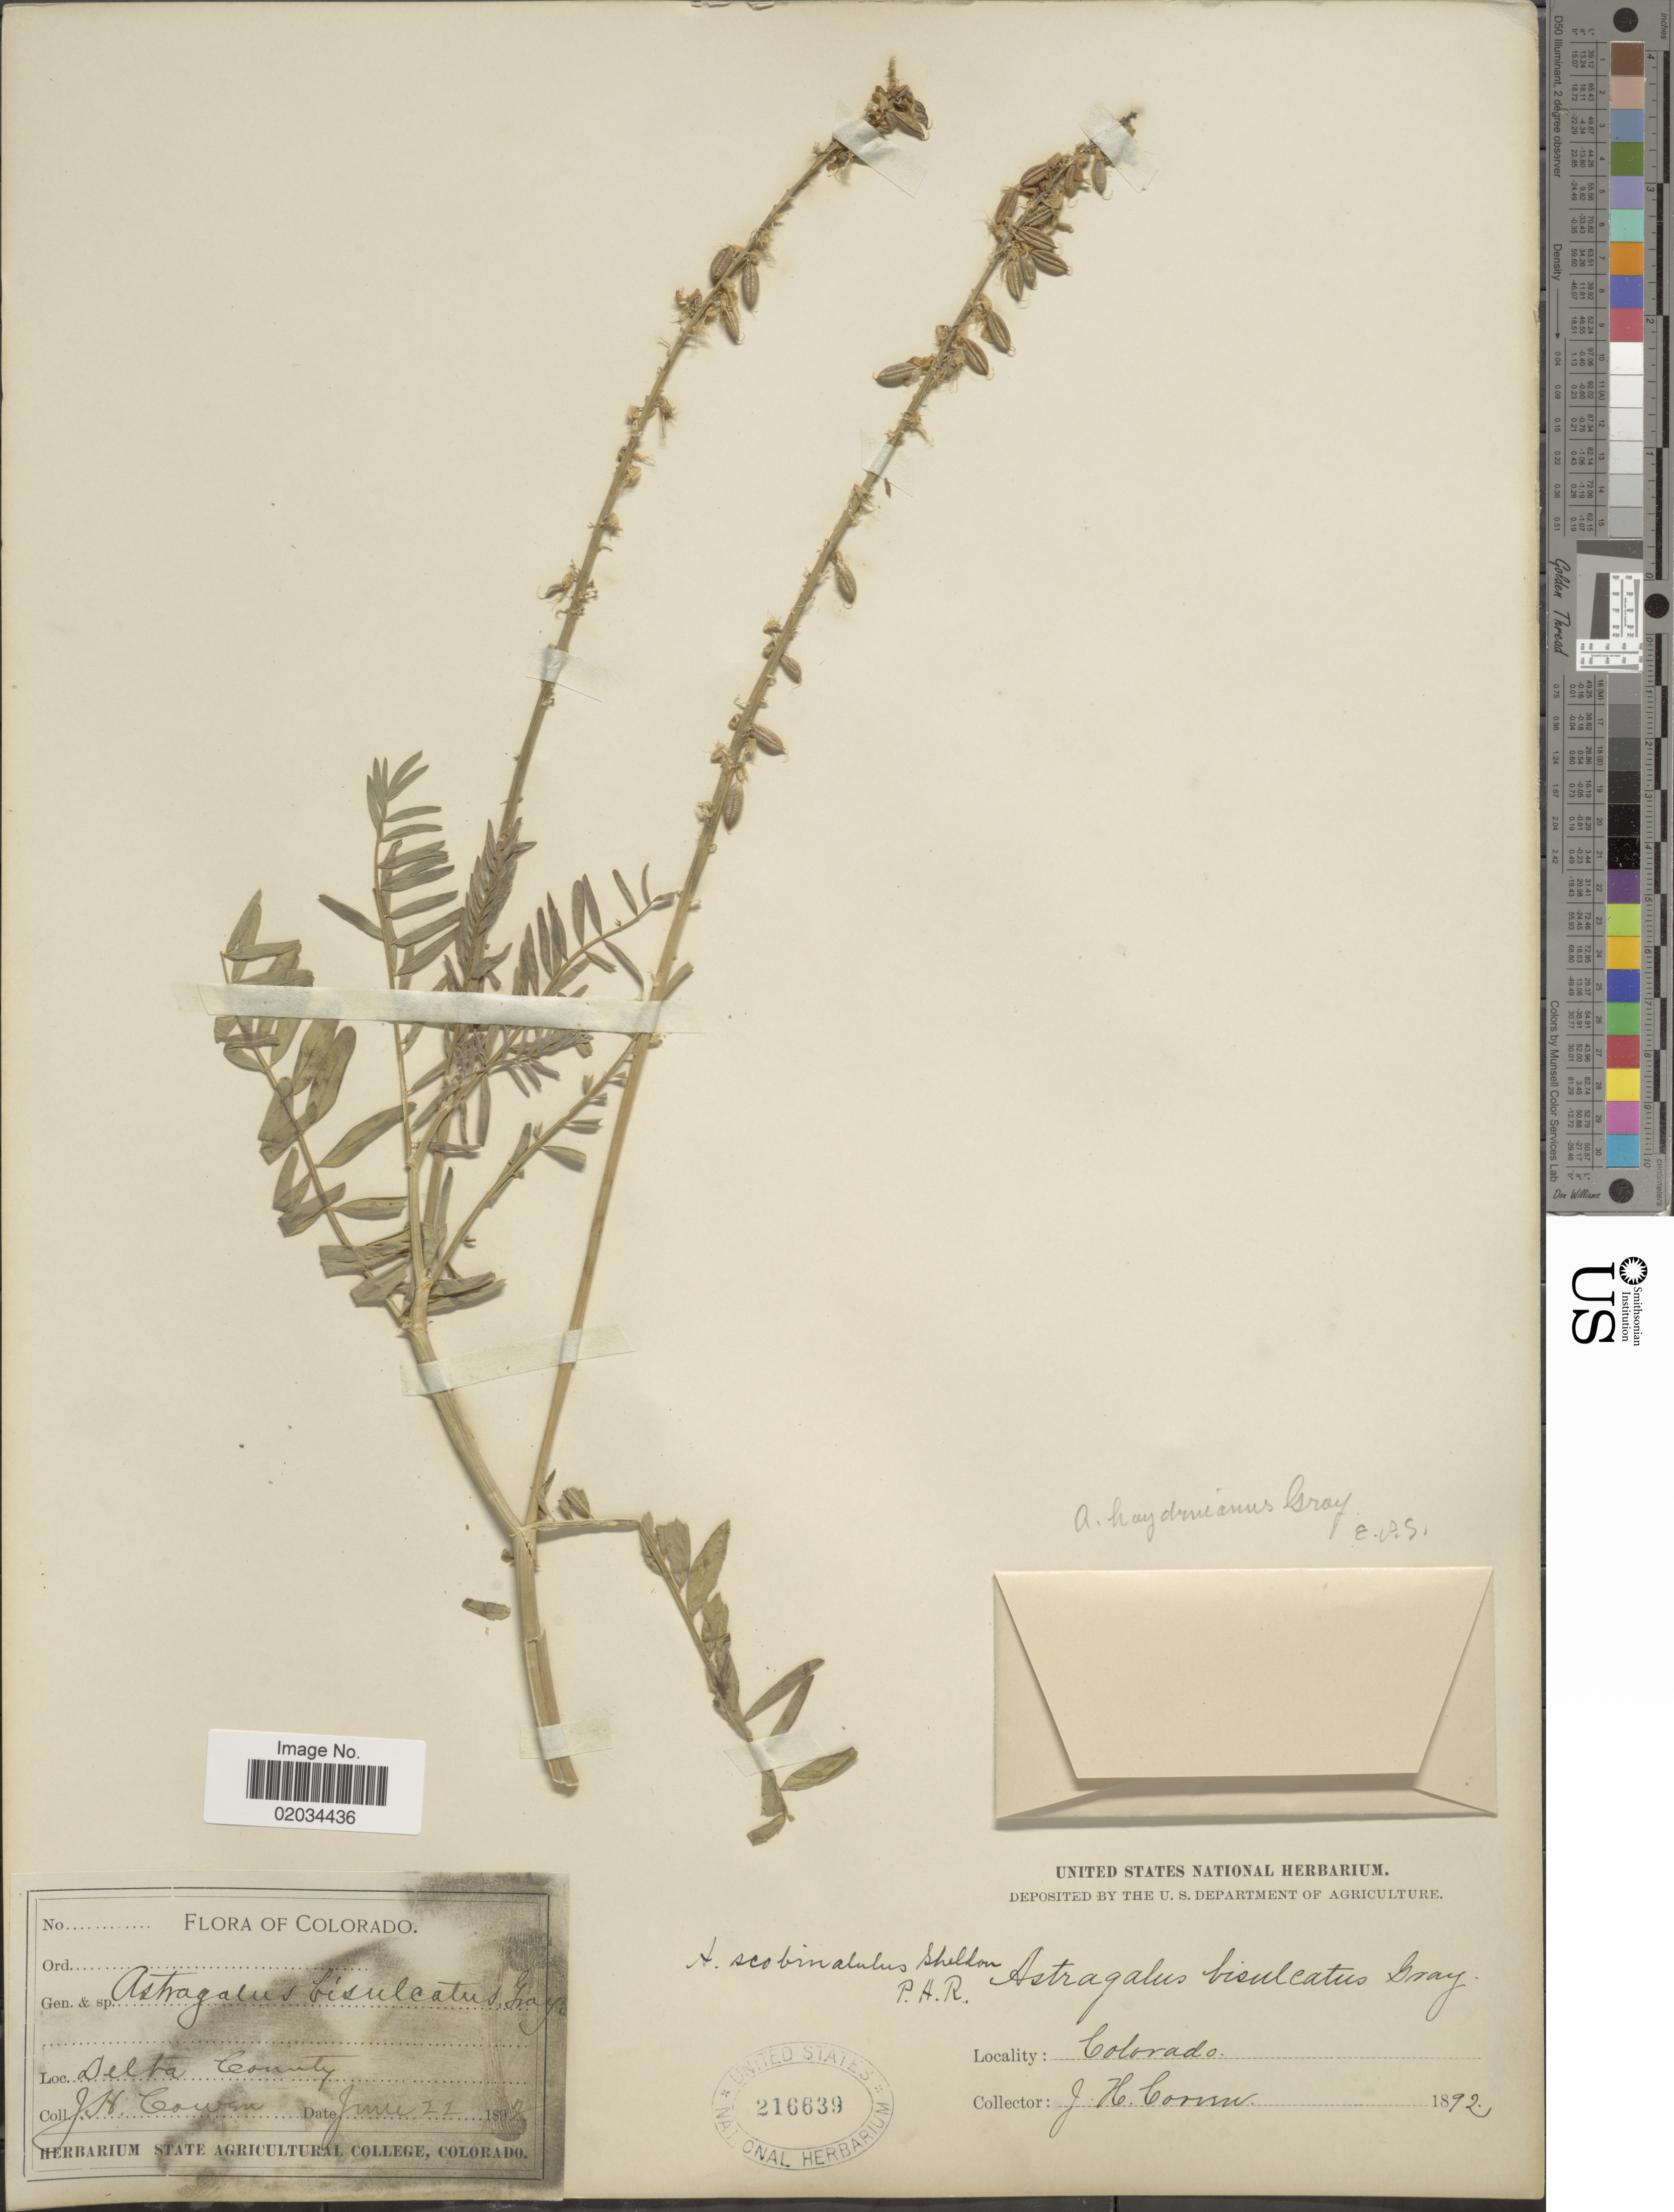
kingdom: Plantae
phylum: Tracheophyta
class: Magnoliopsida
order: Fabales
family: Fabaceae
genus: Astragalus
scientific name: Astragalus scobinatulus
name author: E. Sheld.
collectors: J. H. Cowen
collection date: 1892-06-22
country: United States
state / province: Colorado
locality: Delta County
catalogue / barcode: US 216639